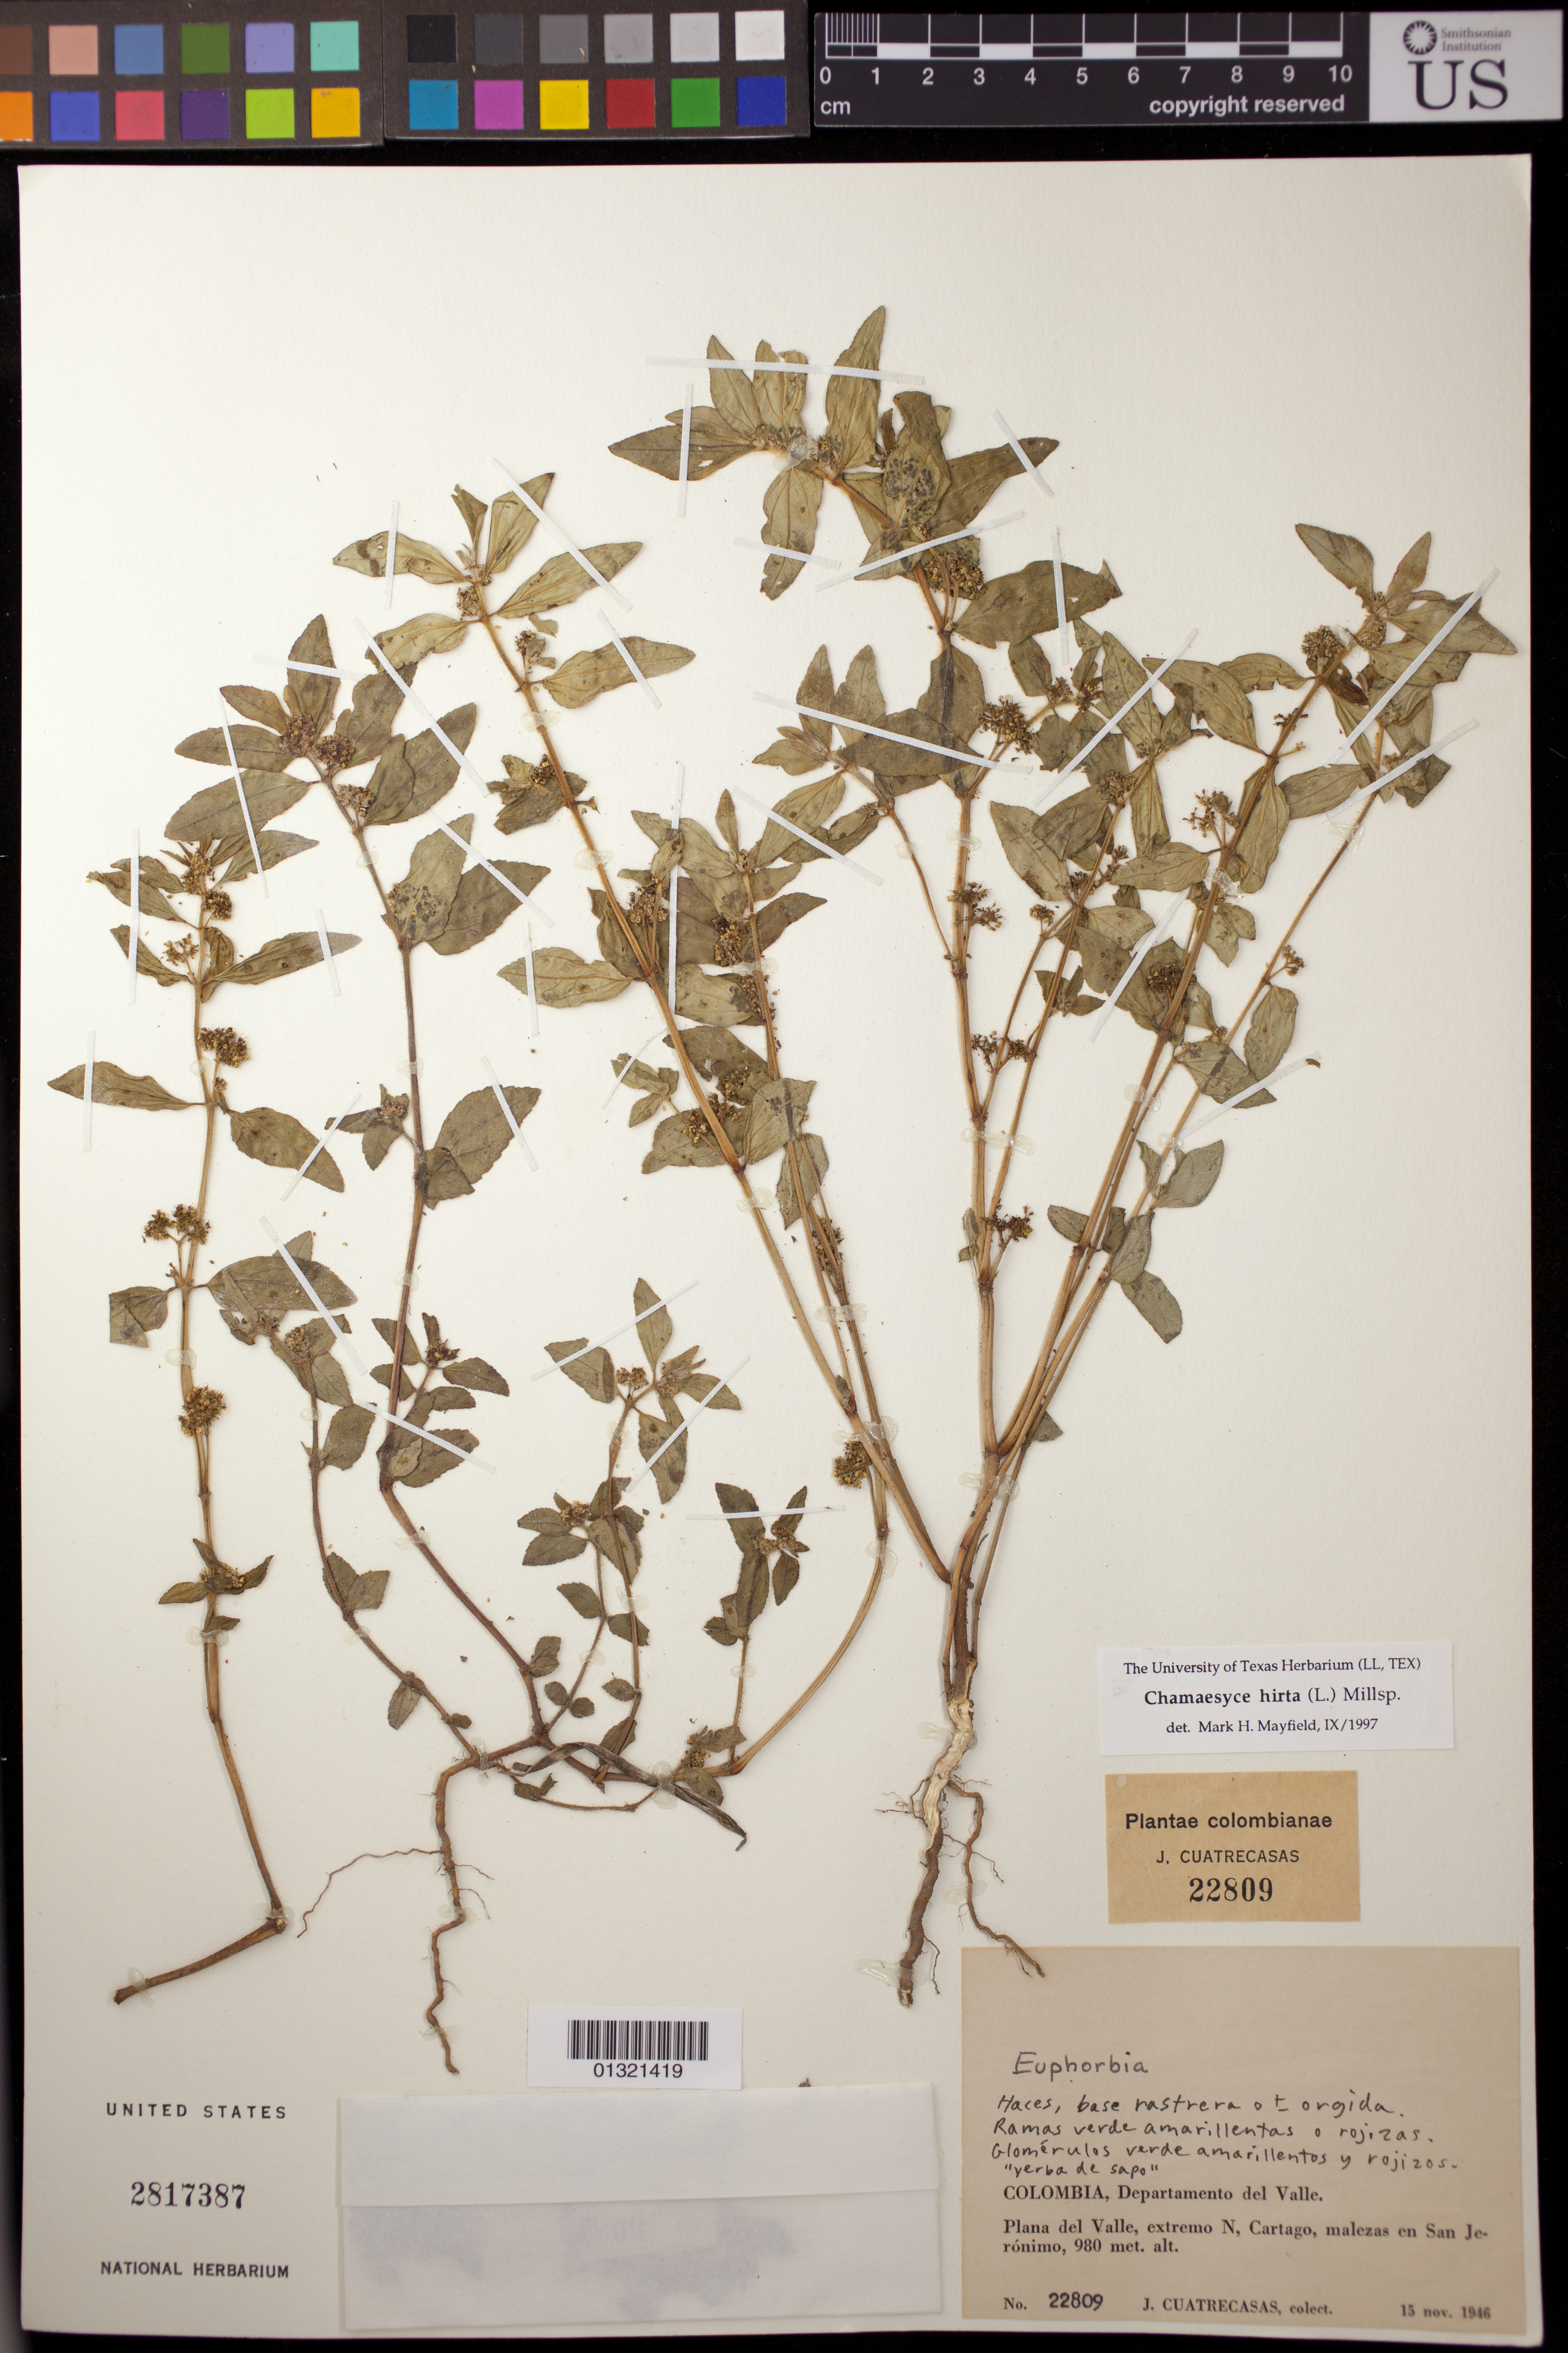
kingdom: Plantae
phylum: Tracheophyta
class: Magnoliopsida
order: Malpighiales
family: Euphorbiaceae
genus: Euphorbia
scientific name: Euphorbia hirta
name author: L.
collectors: J. Cuatrecasas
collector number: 22809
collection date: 1946-11-15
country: Colombia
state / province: Valle del Cauca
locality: Plana del Valle, extremo N, Cartago, malezas en San Jerónimo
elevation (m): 980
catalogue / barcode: US 2817387